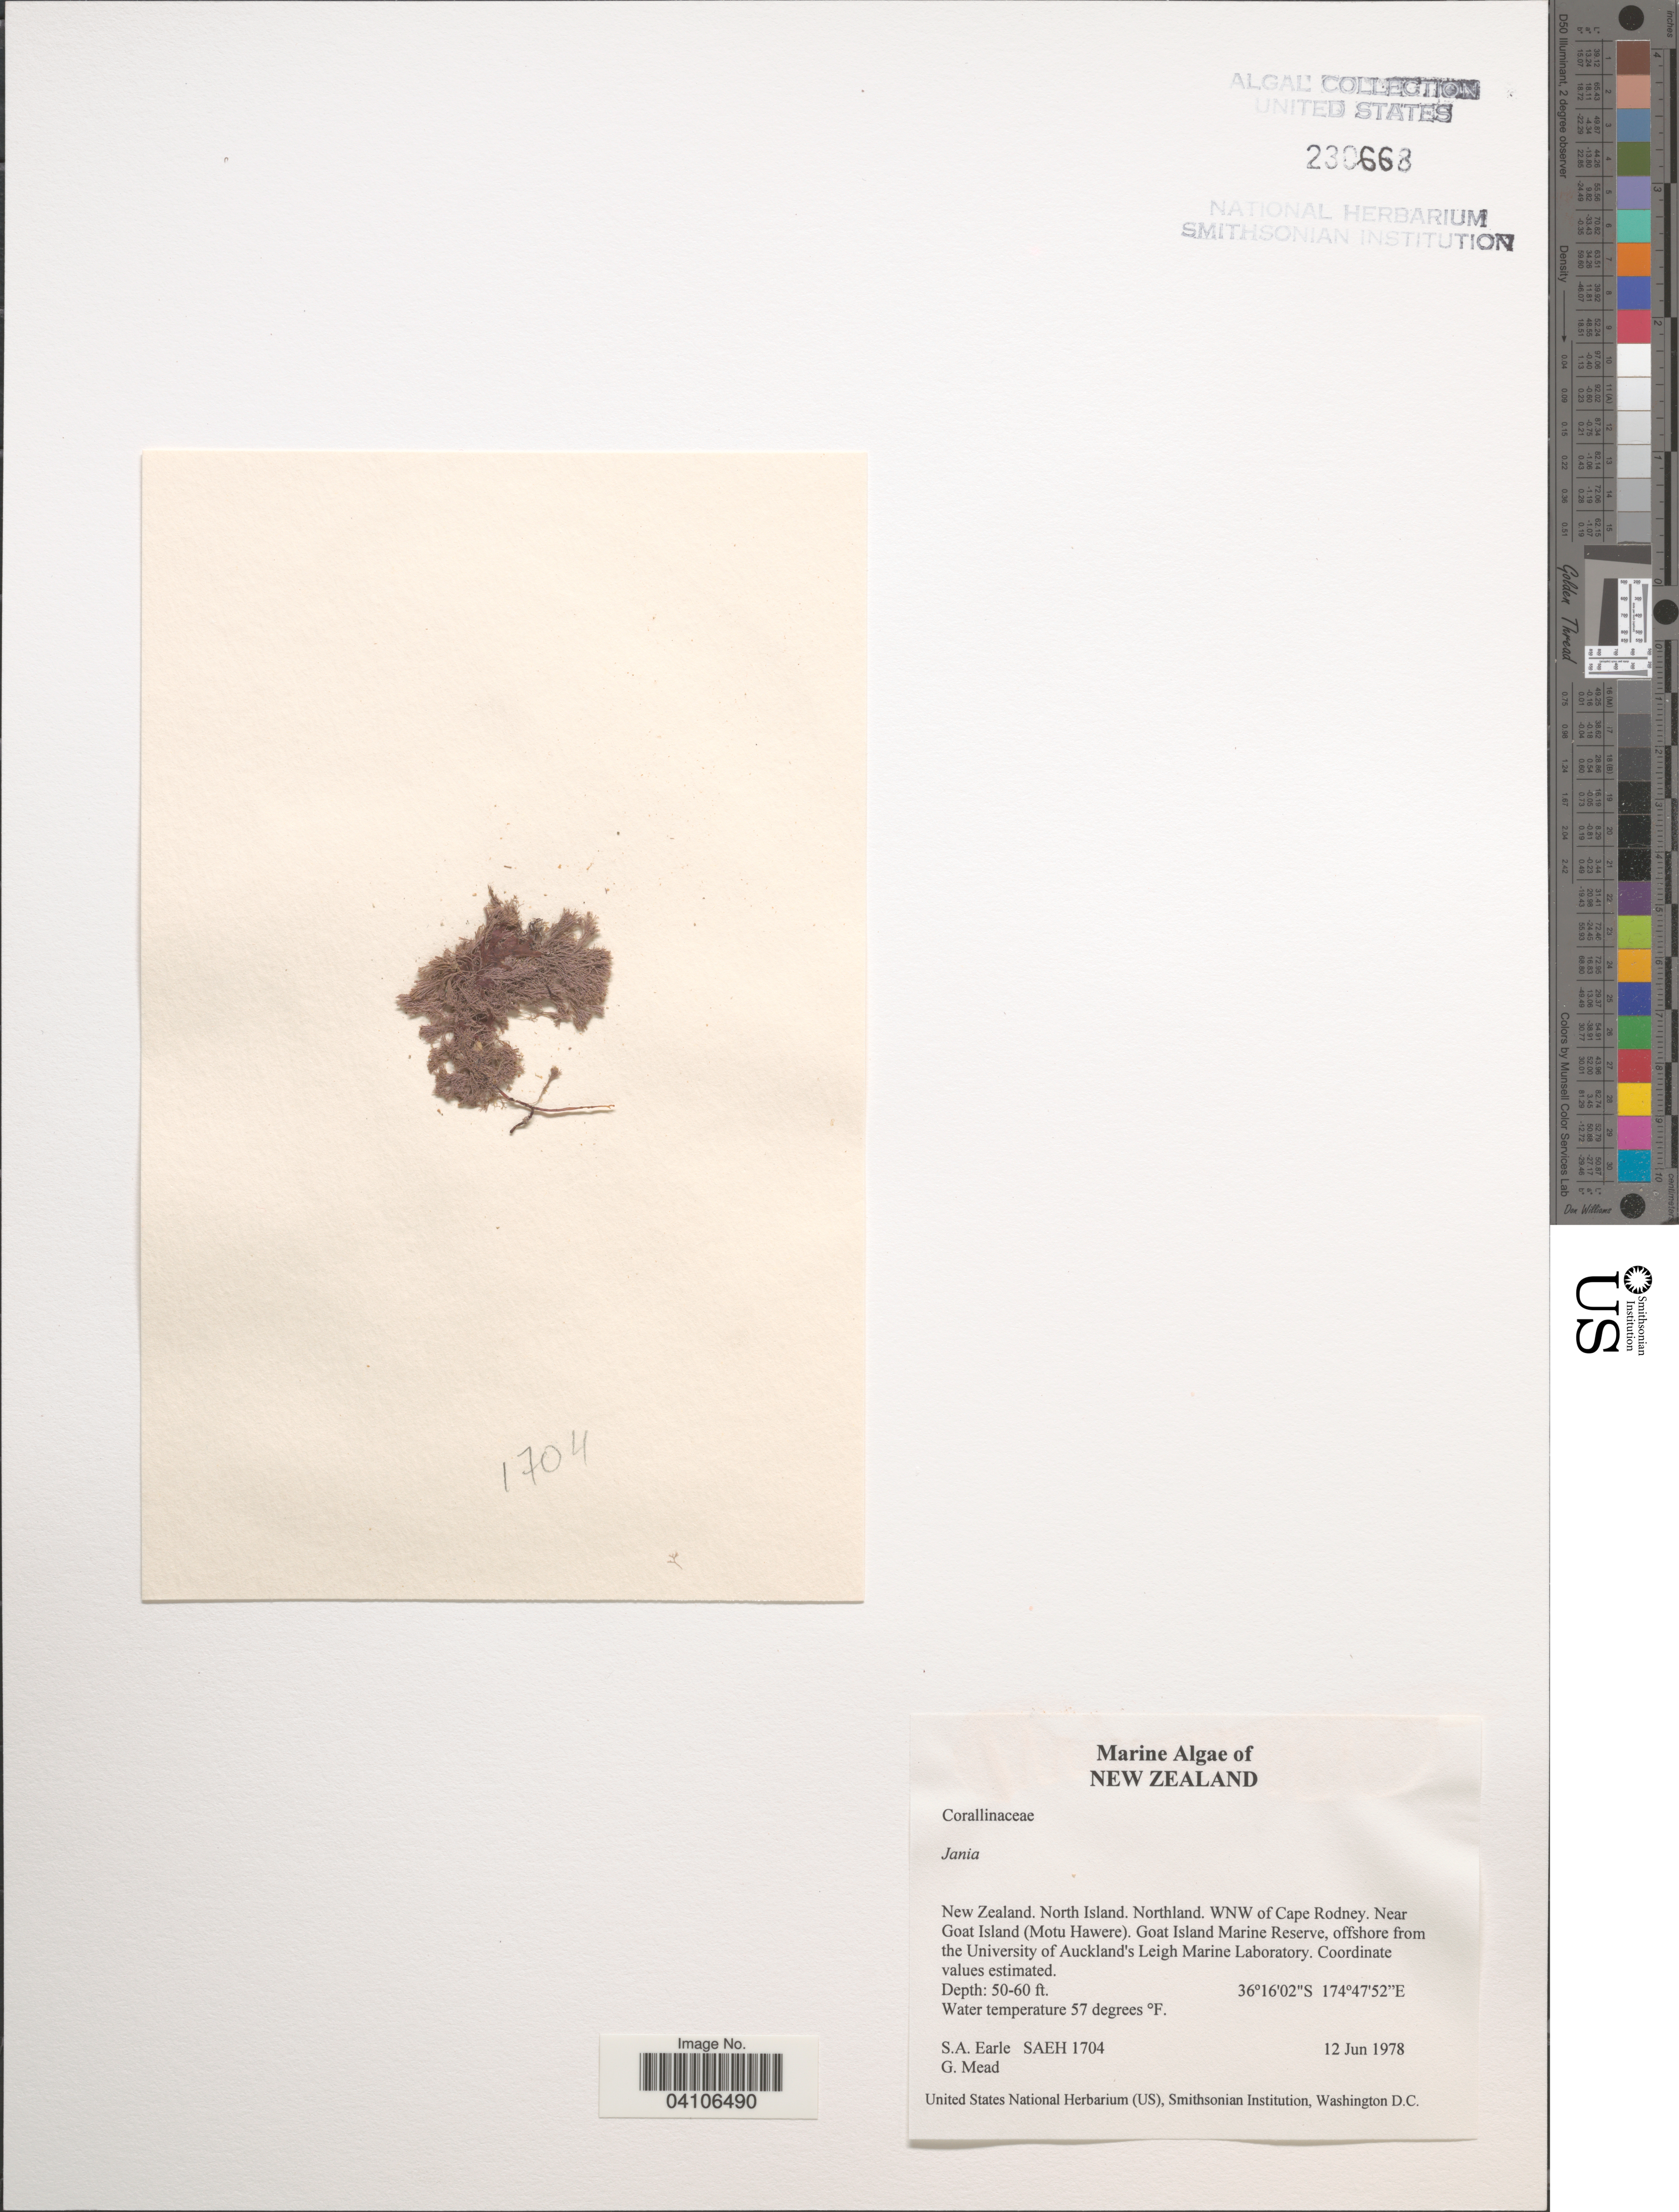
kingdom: Plantae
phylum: Rhodophyta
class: Florideophyceae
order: Corallinales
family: Corallinaceae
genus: Jania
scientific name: Jania sp.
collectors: S. A. Earle & G. Mead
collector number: SAEH1704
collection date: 1978-06-12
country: New Zealand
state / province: Northland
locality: North Island. WNW of Cape Rodney. Near Goat Island (Motu Hawere). Goat Island Marine Reserve, offshore from the University of Auckland's Leigh Marine Laboratory.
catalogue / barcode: US 230668